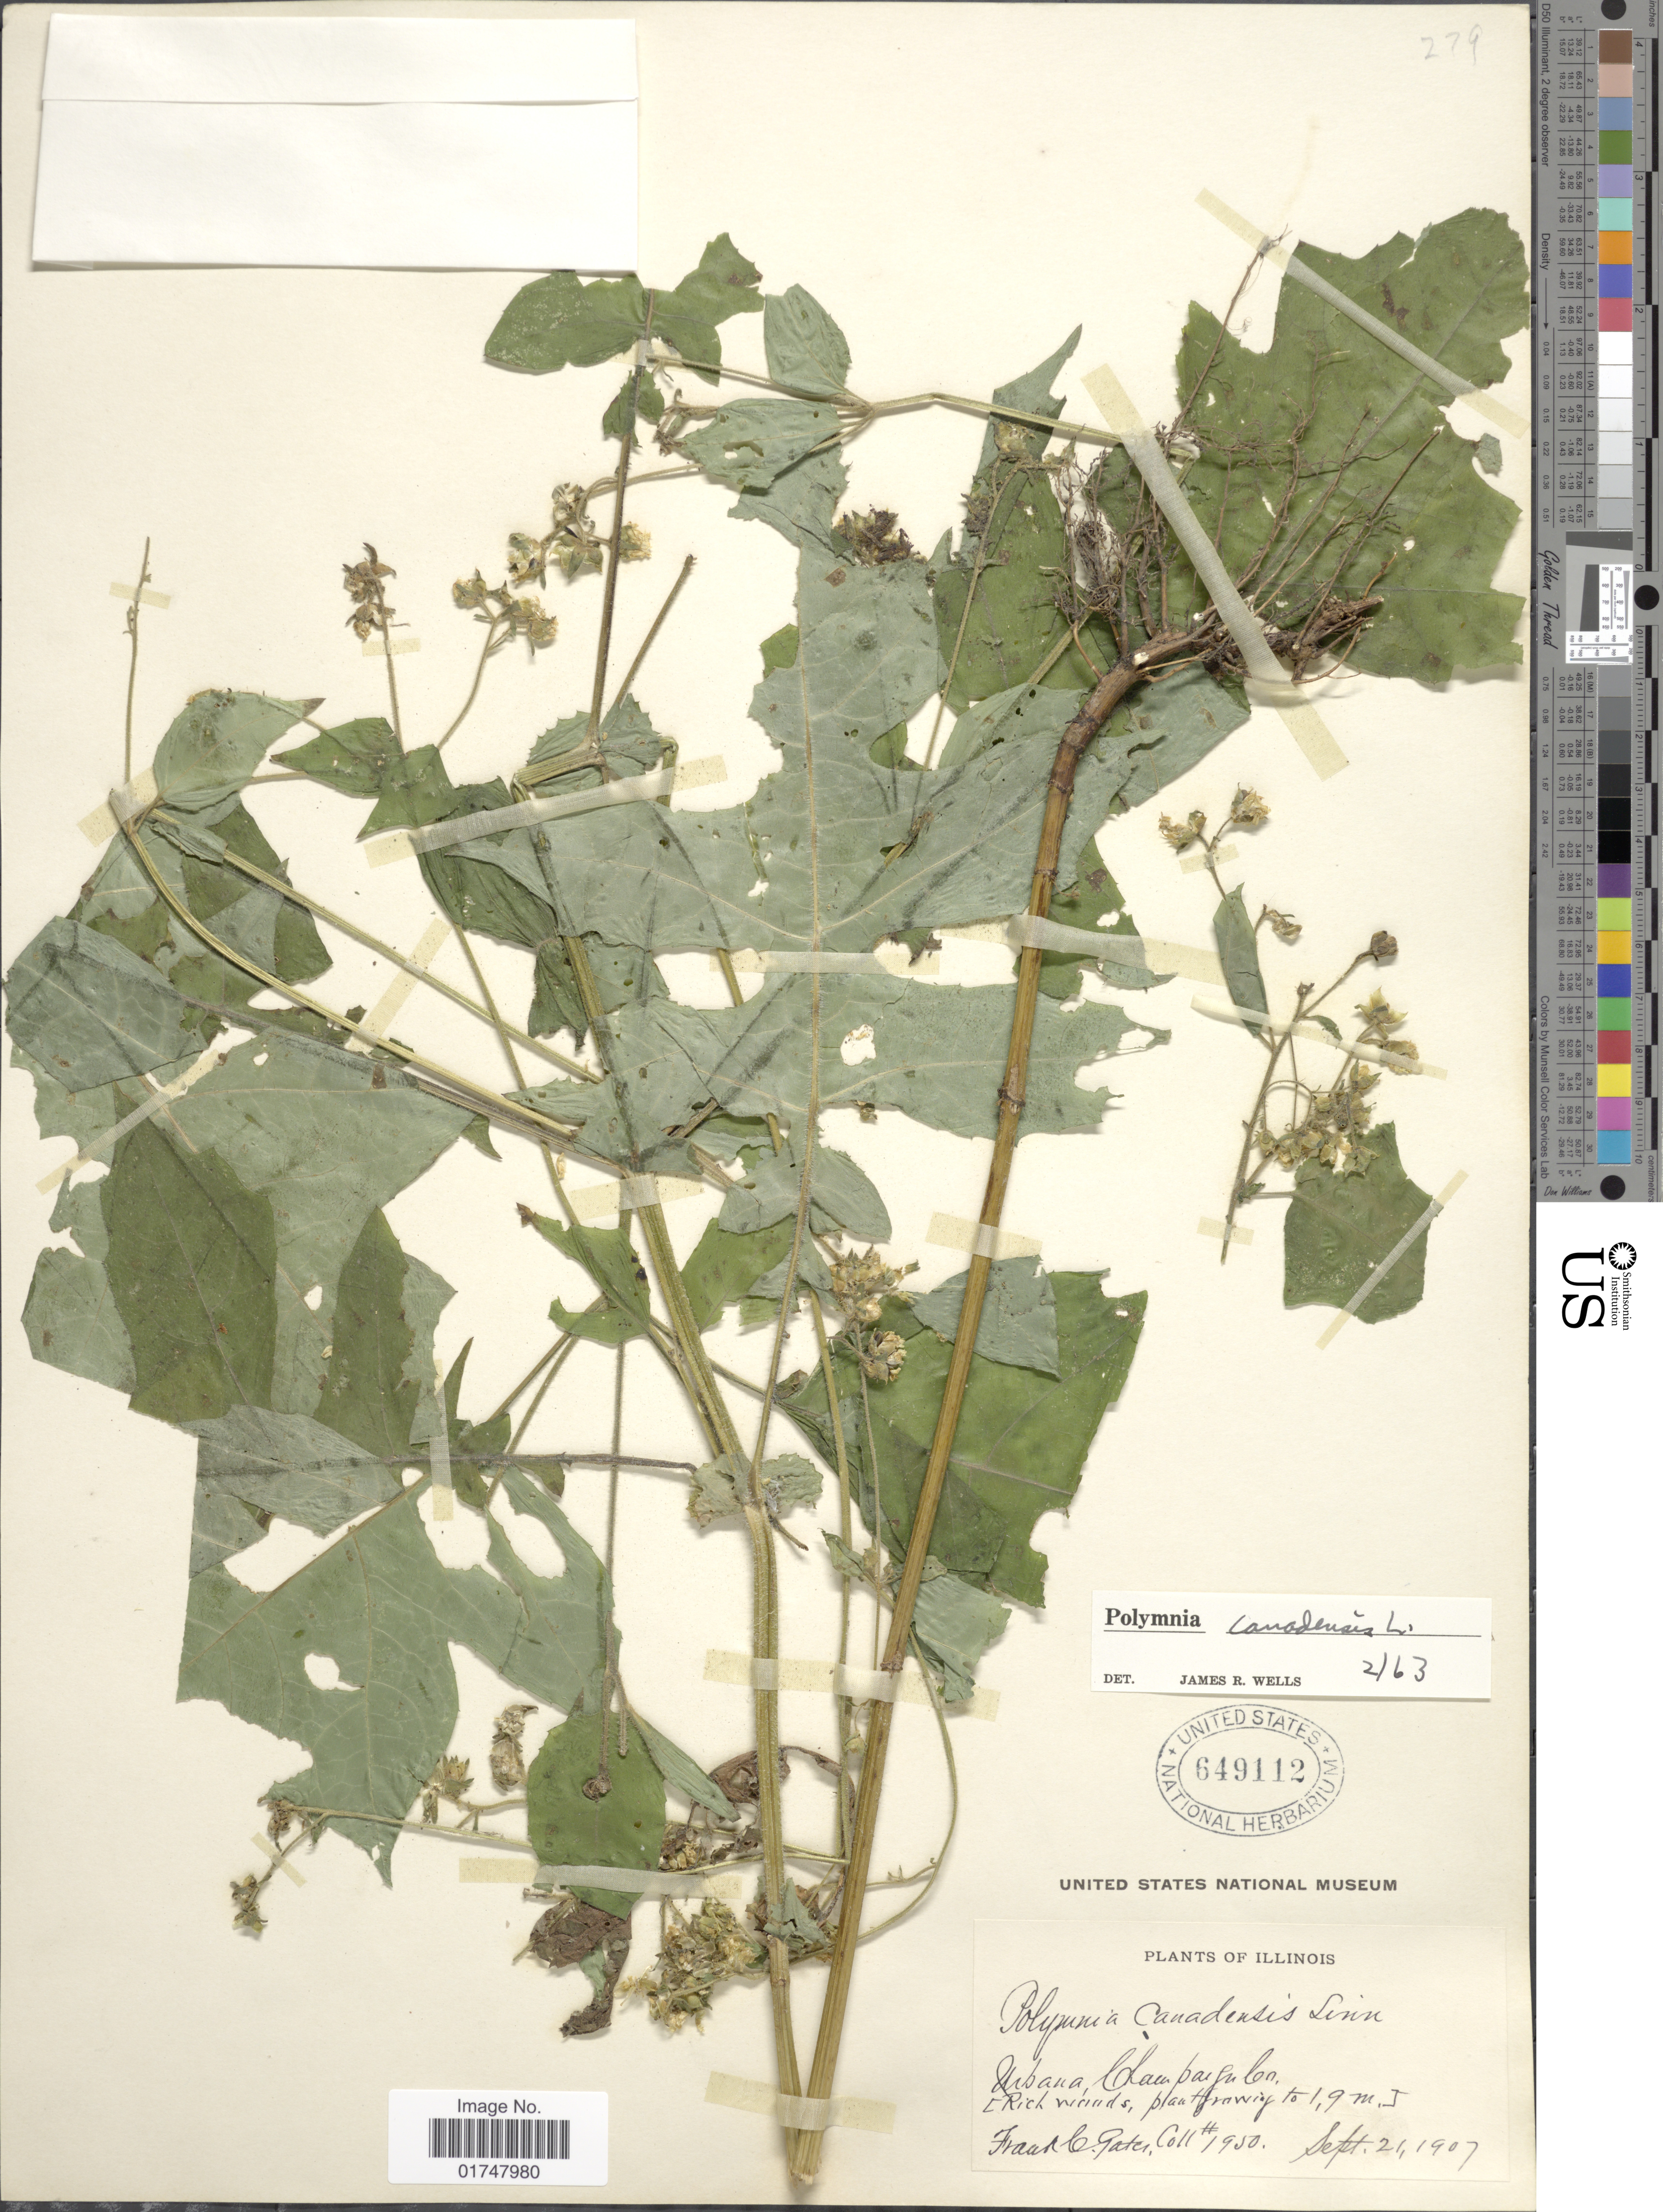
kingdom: Plantae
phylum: Tracheophyta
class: Magnoliopsida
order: Asterales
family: Asteraceae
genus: Polymnia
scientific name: Polymnia canadensis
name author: L.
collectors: F. C. Gates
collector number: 1950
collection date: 1907-09-21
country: United States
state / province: Illinois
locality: Urbana, Champaign Co.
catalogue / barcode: US 649112